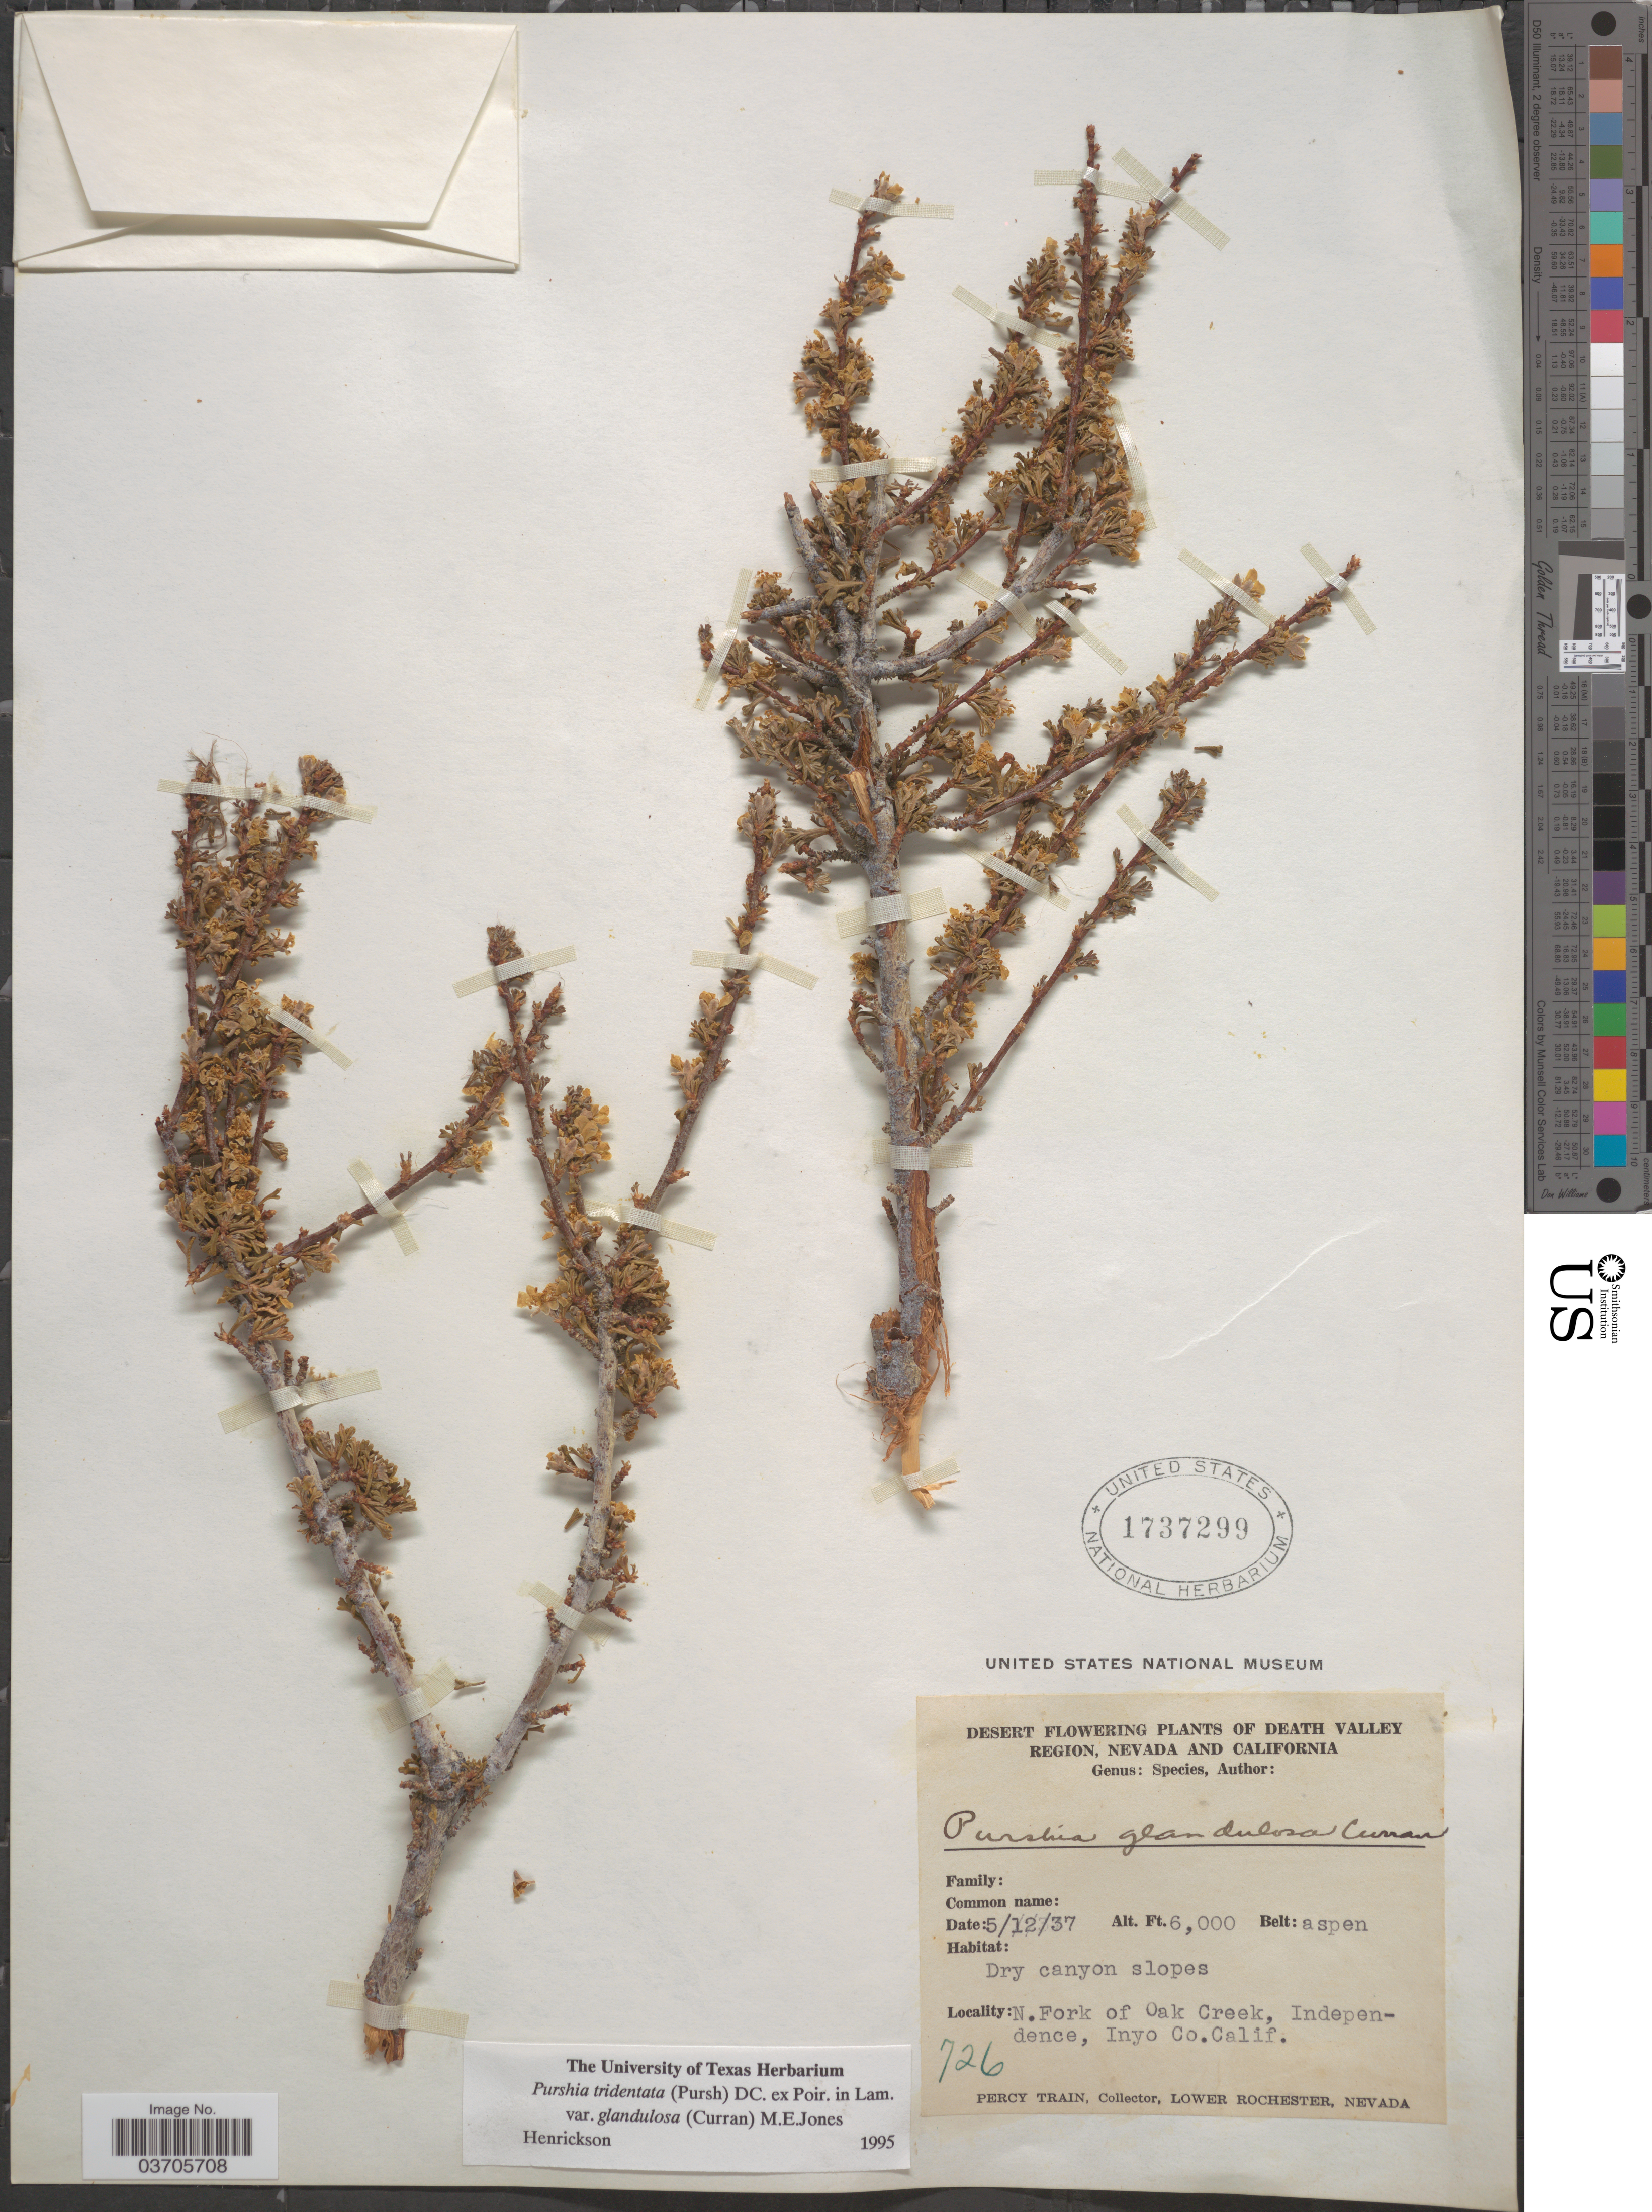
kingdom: Plantae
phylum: Tracheophyta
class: Magnoliopsida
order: Rosales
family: Rosaceae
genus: Purshia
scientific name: Purshia glandulosa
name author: Curran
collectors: P. Train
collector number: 726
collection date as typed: Transcribed d/m/y: 12/5/37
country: United States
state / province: California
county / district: Inyo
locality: Death Valley Region. Belt: aspen. N. Fork of Oak Creek, Independence, Inyo Co.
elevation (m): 1829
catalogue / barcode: US 1737299